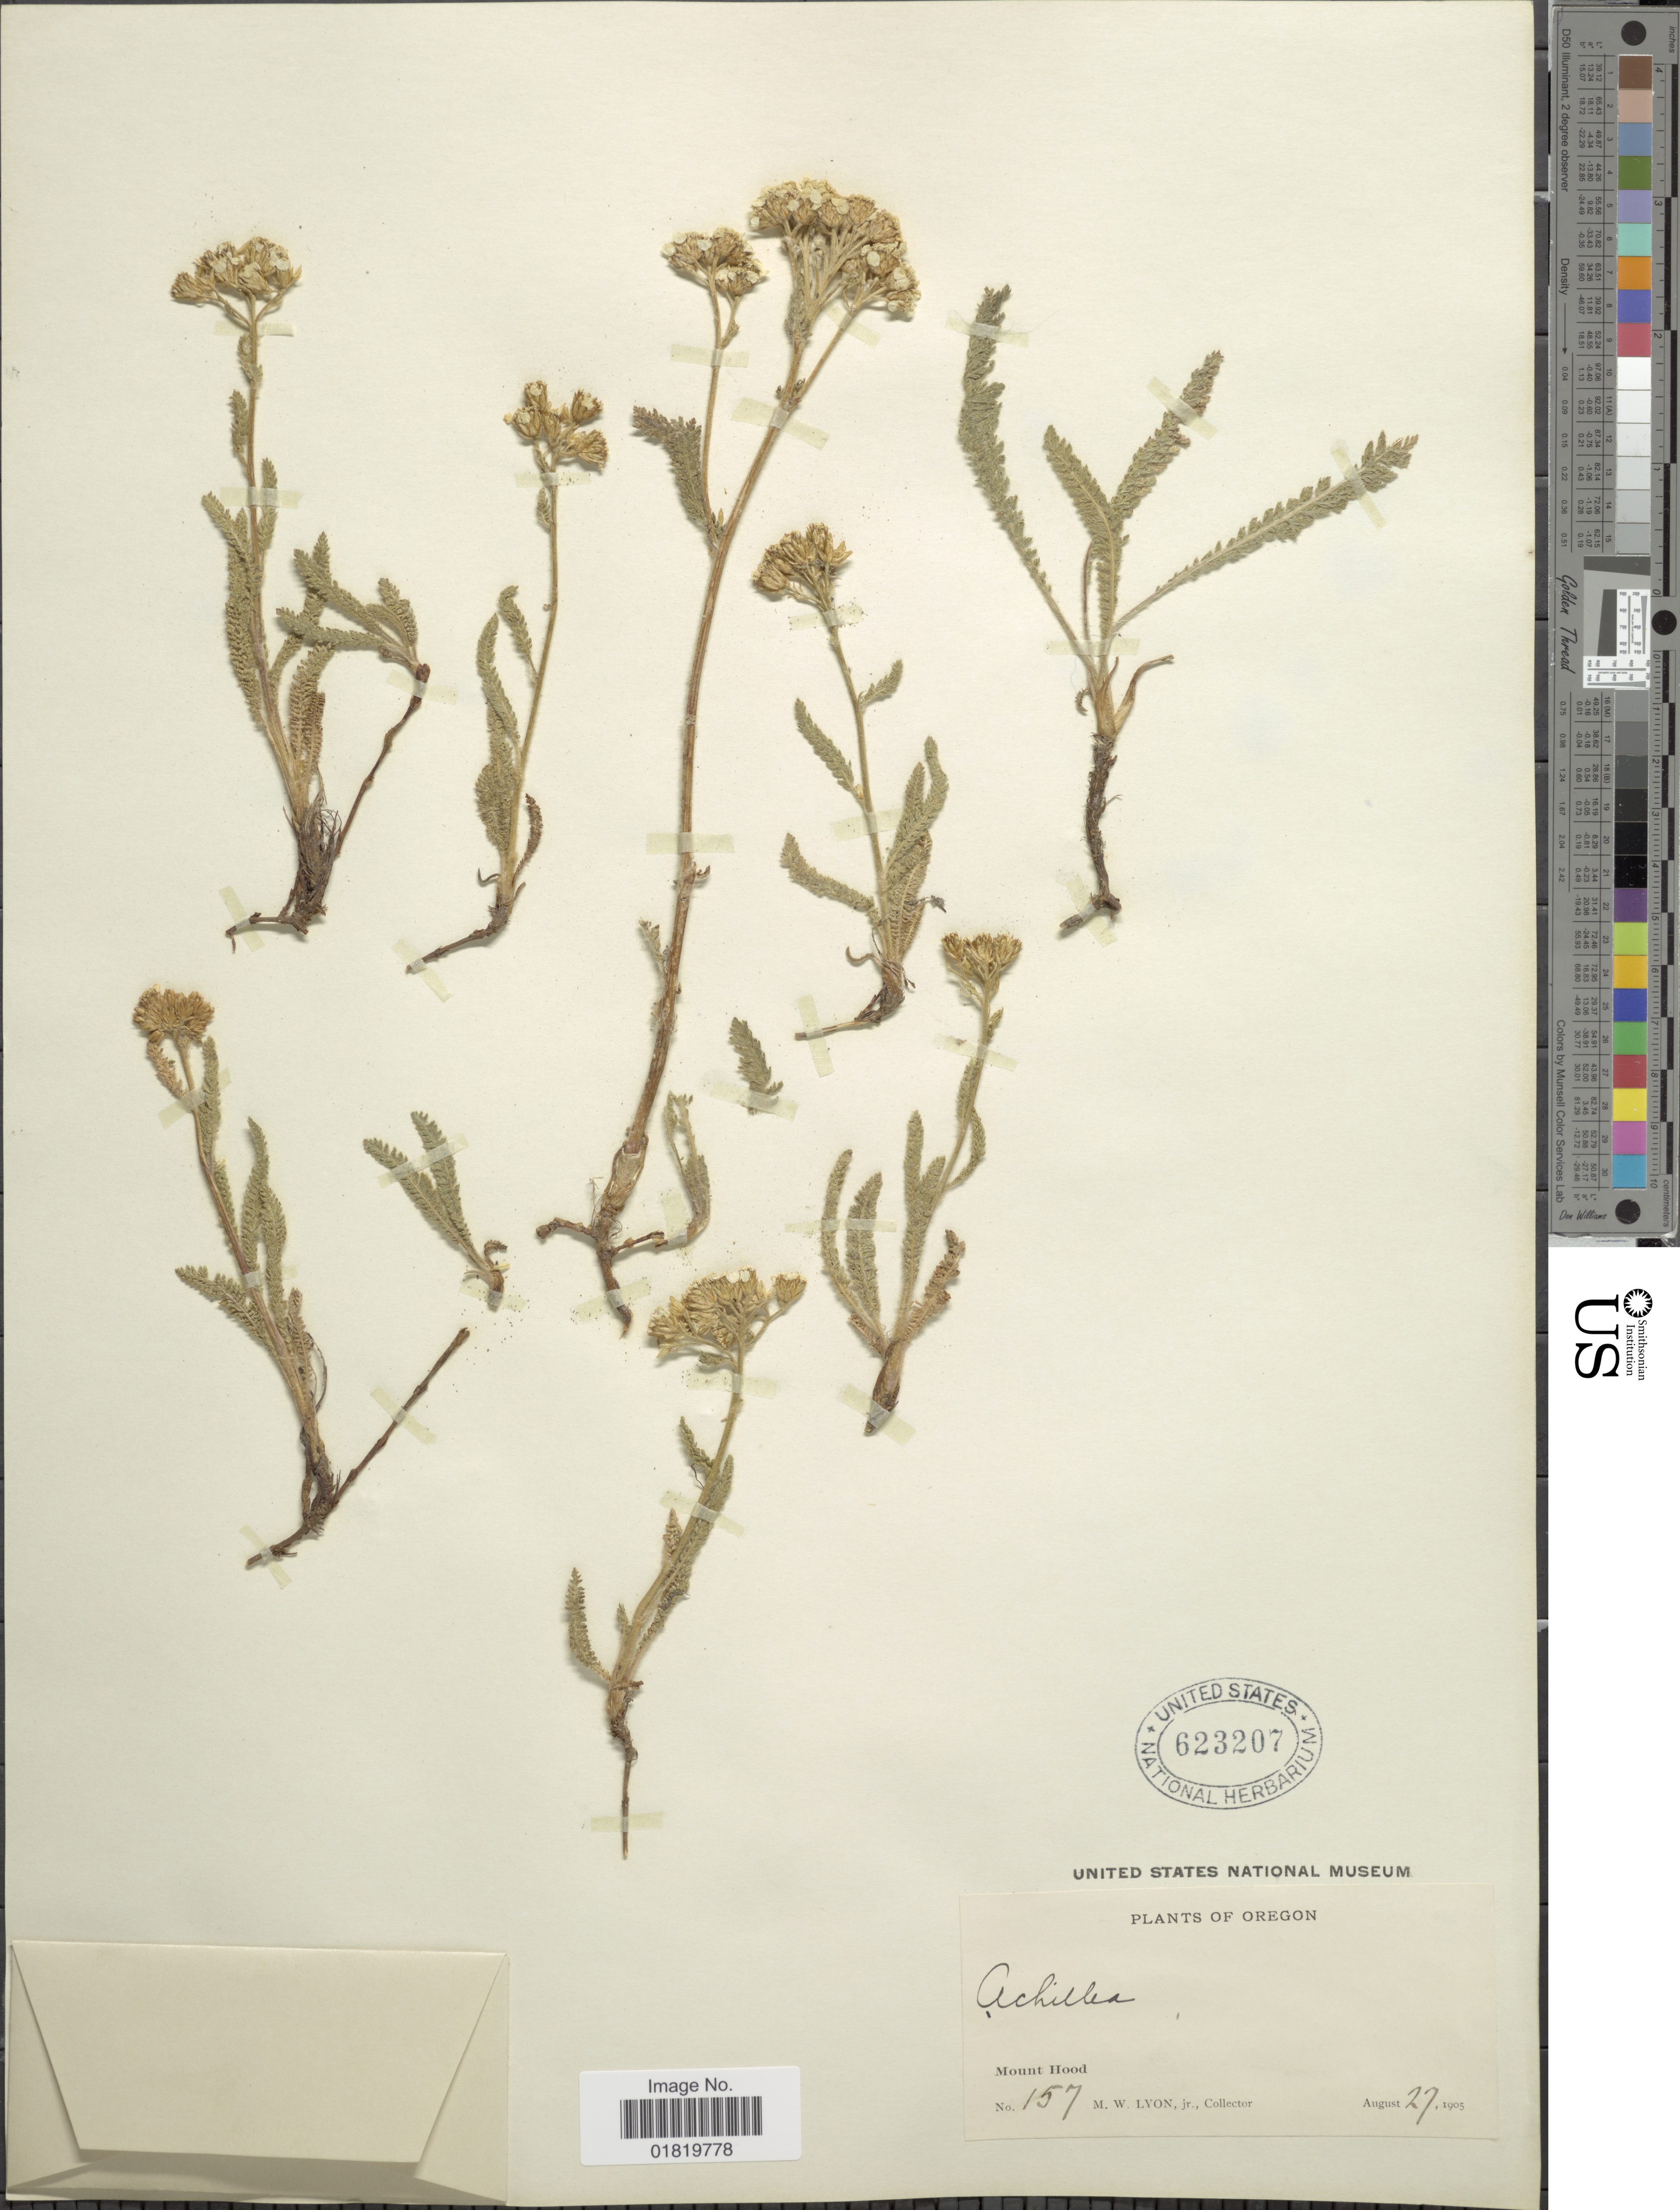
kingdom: Plantae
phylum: Tracheophyta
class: Magnoliopsida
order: Asterales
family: Asteraceae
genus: Achillea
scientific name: Achillea borealis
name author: Bong.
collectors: M. Lyon Jr.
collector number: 157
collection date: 1905-08-27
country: United States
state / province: Oregon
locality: Mount Hood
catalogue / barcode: US 623207